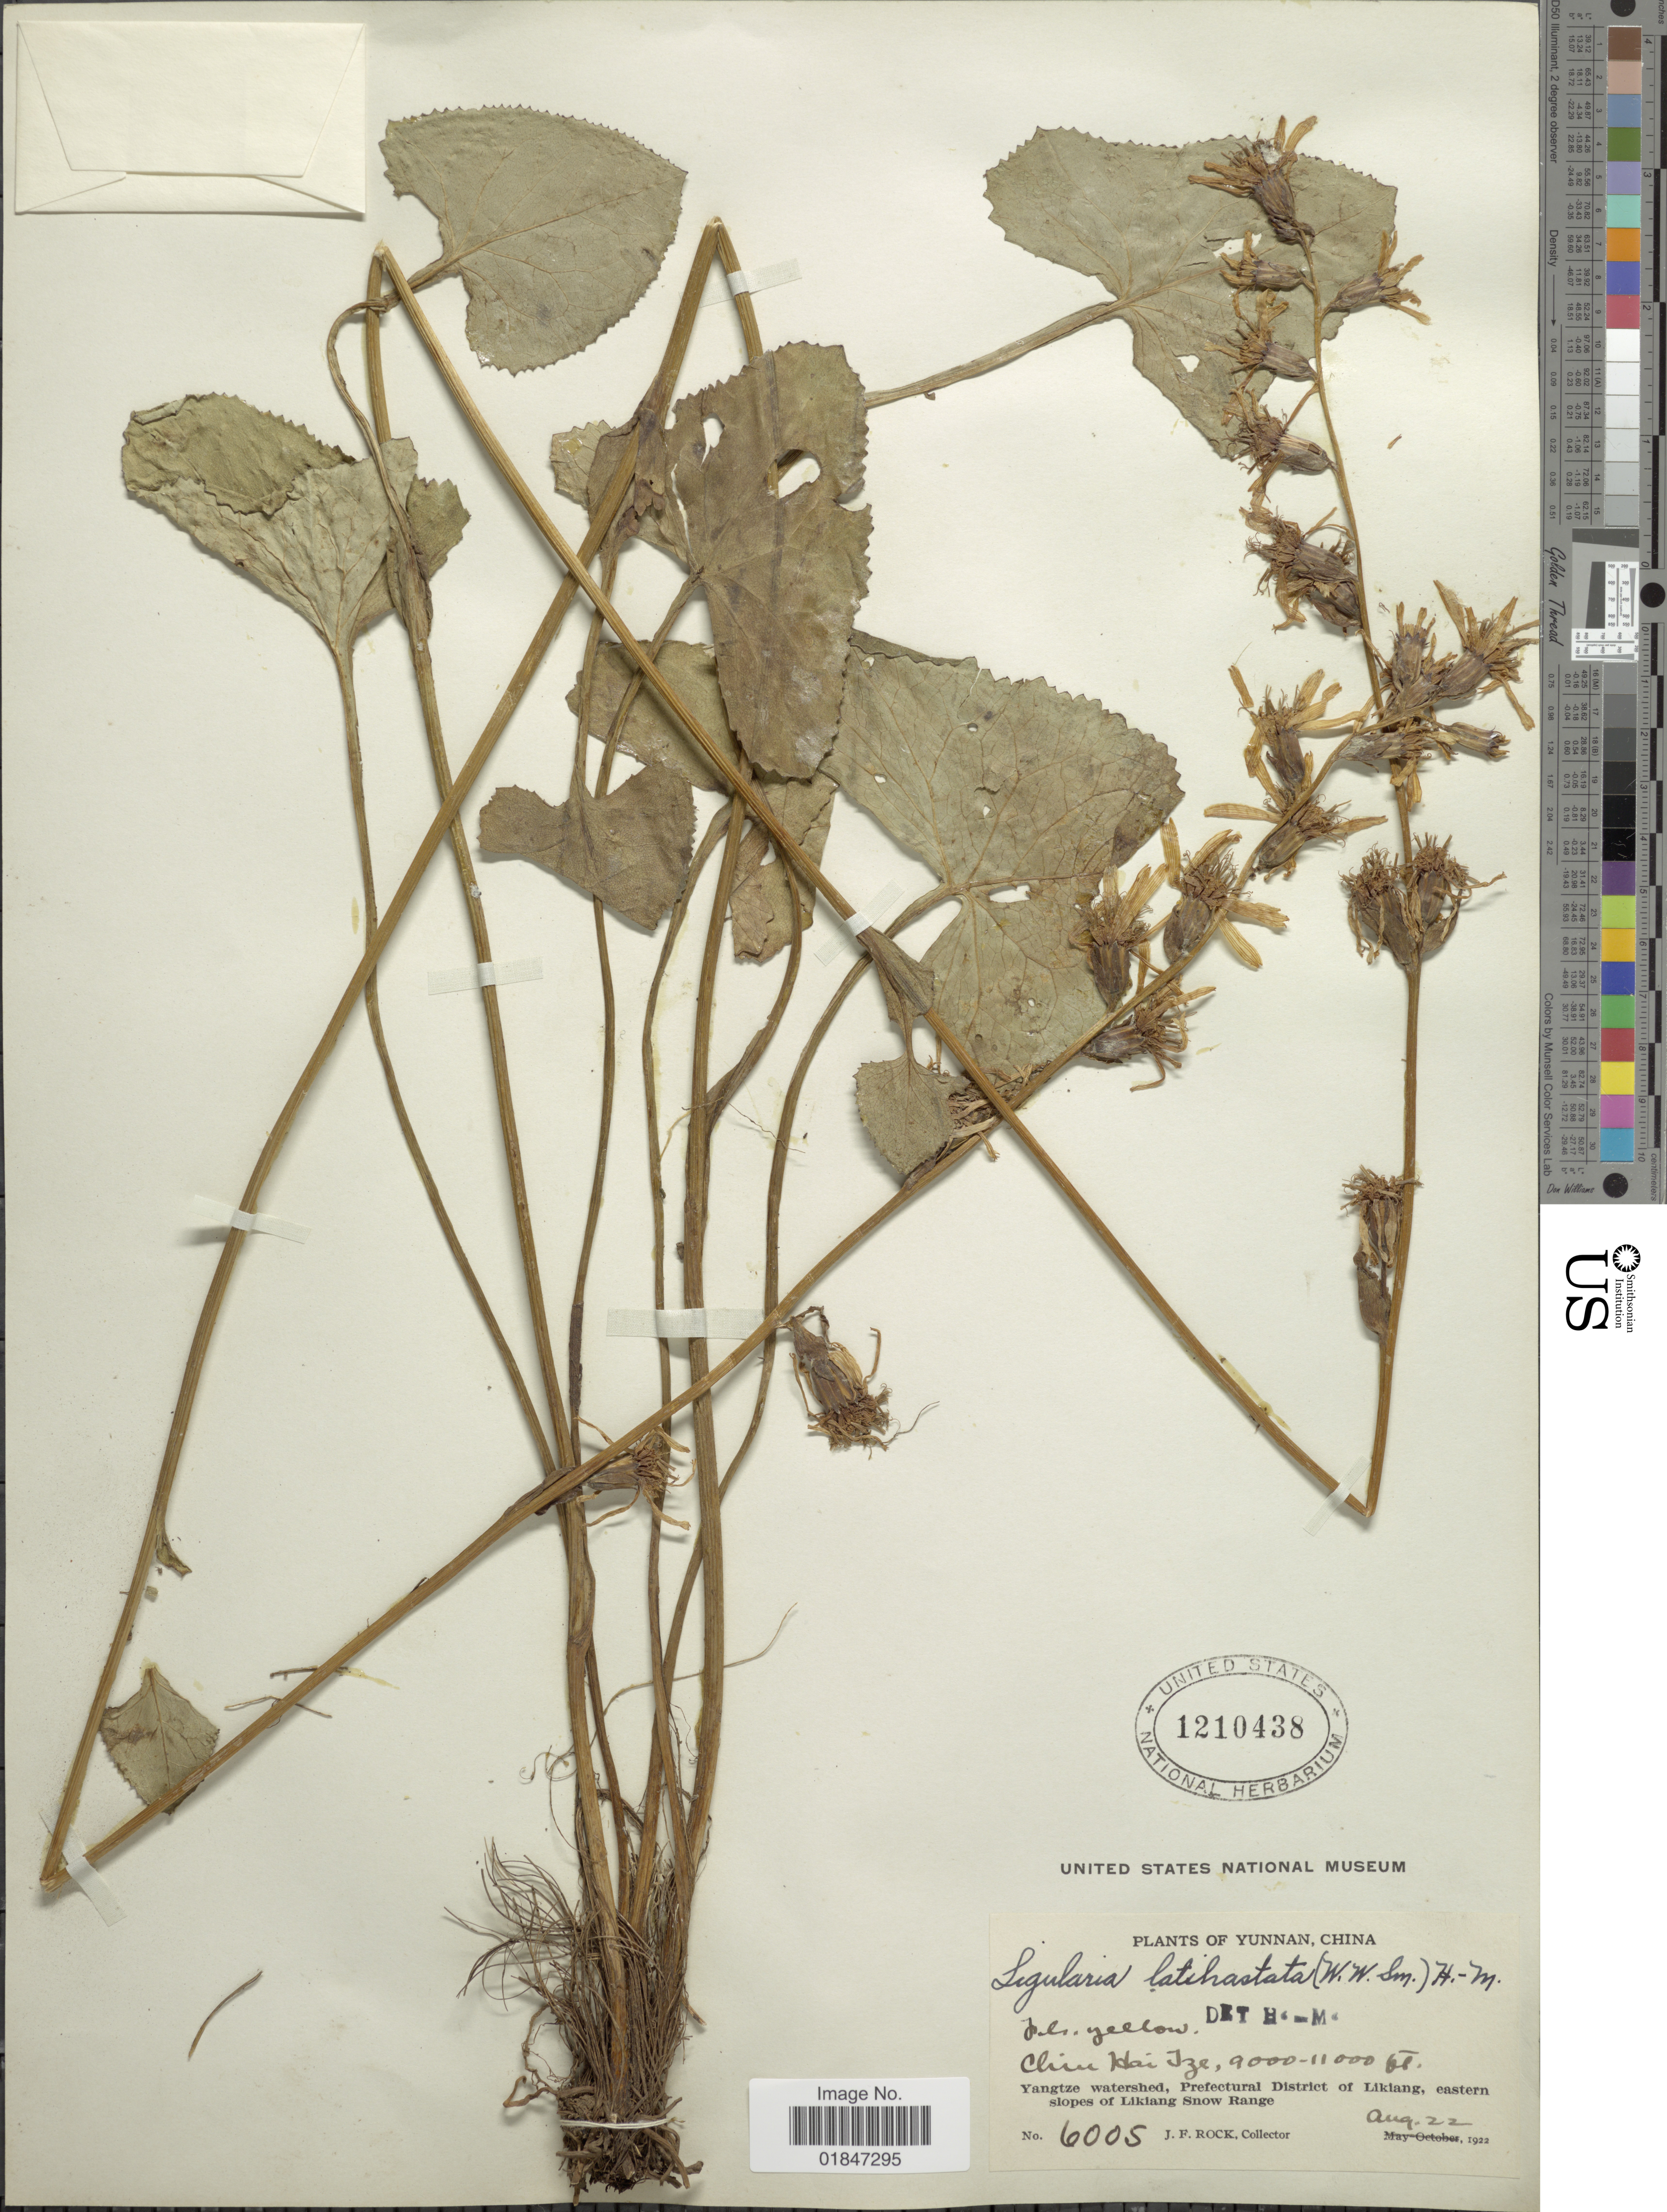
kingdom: Plantae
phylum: Tracheophyta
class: Magnoliopsida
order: Asterales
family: Asteraceae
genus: Ligularia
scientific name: Ligularia latihastata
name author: (W.W. Sm.) Hand.-Mazz.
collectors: J. Rock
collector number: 6005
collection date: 1922-08-22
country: China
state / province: Yunnan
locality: Yunnan, China. Yangtze watershed, Prefectual District of Likiang, eastern slopes of Likiang Snow Range Chin Hai Tze.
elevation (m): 2743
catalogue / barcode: US 1210438